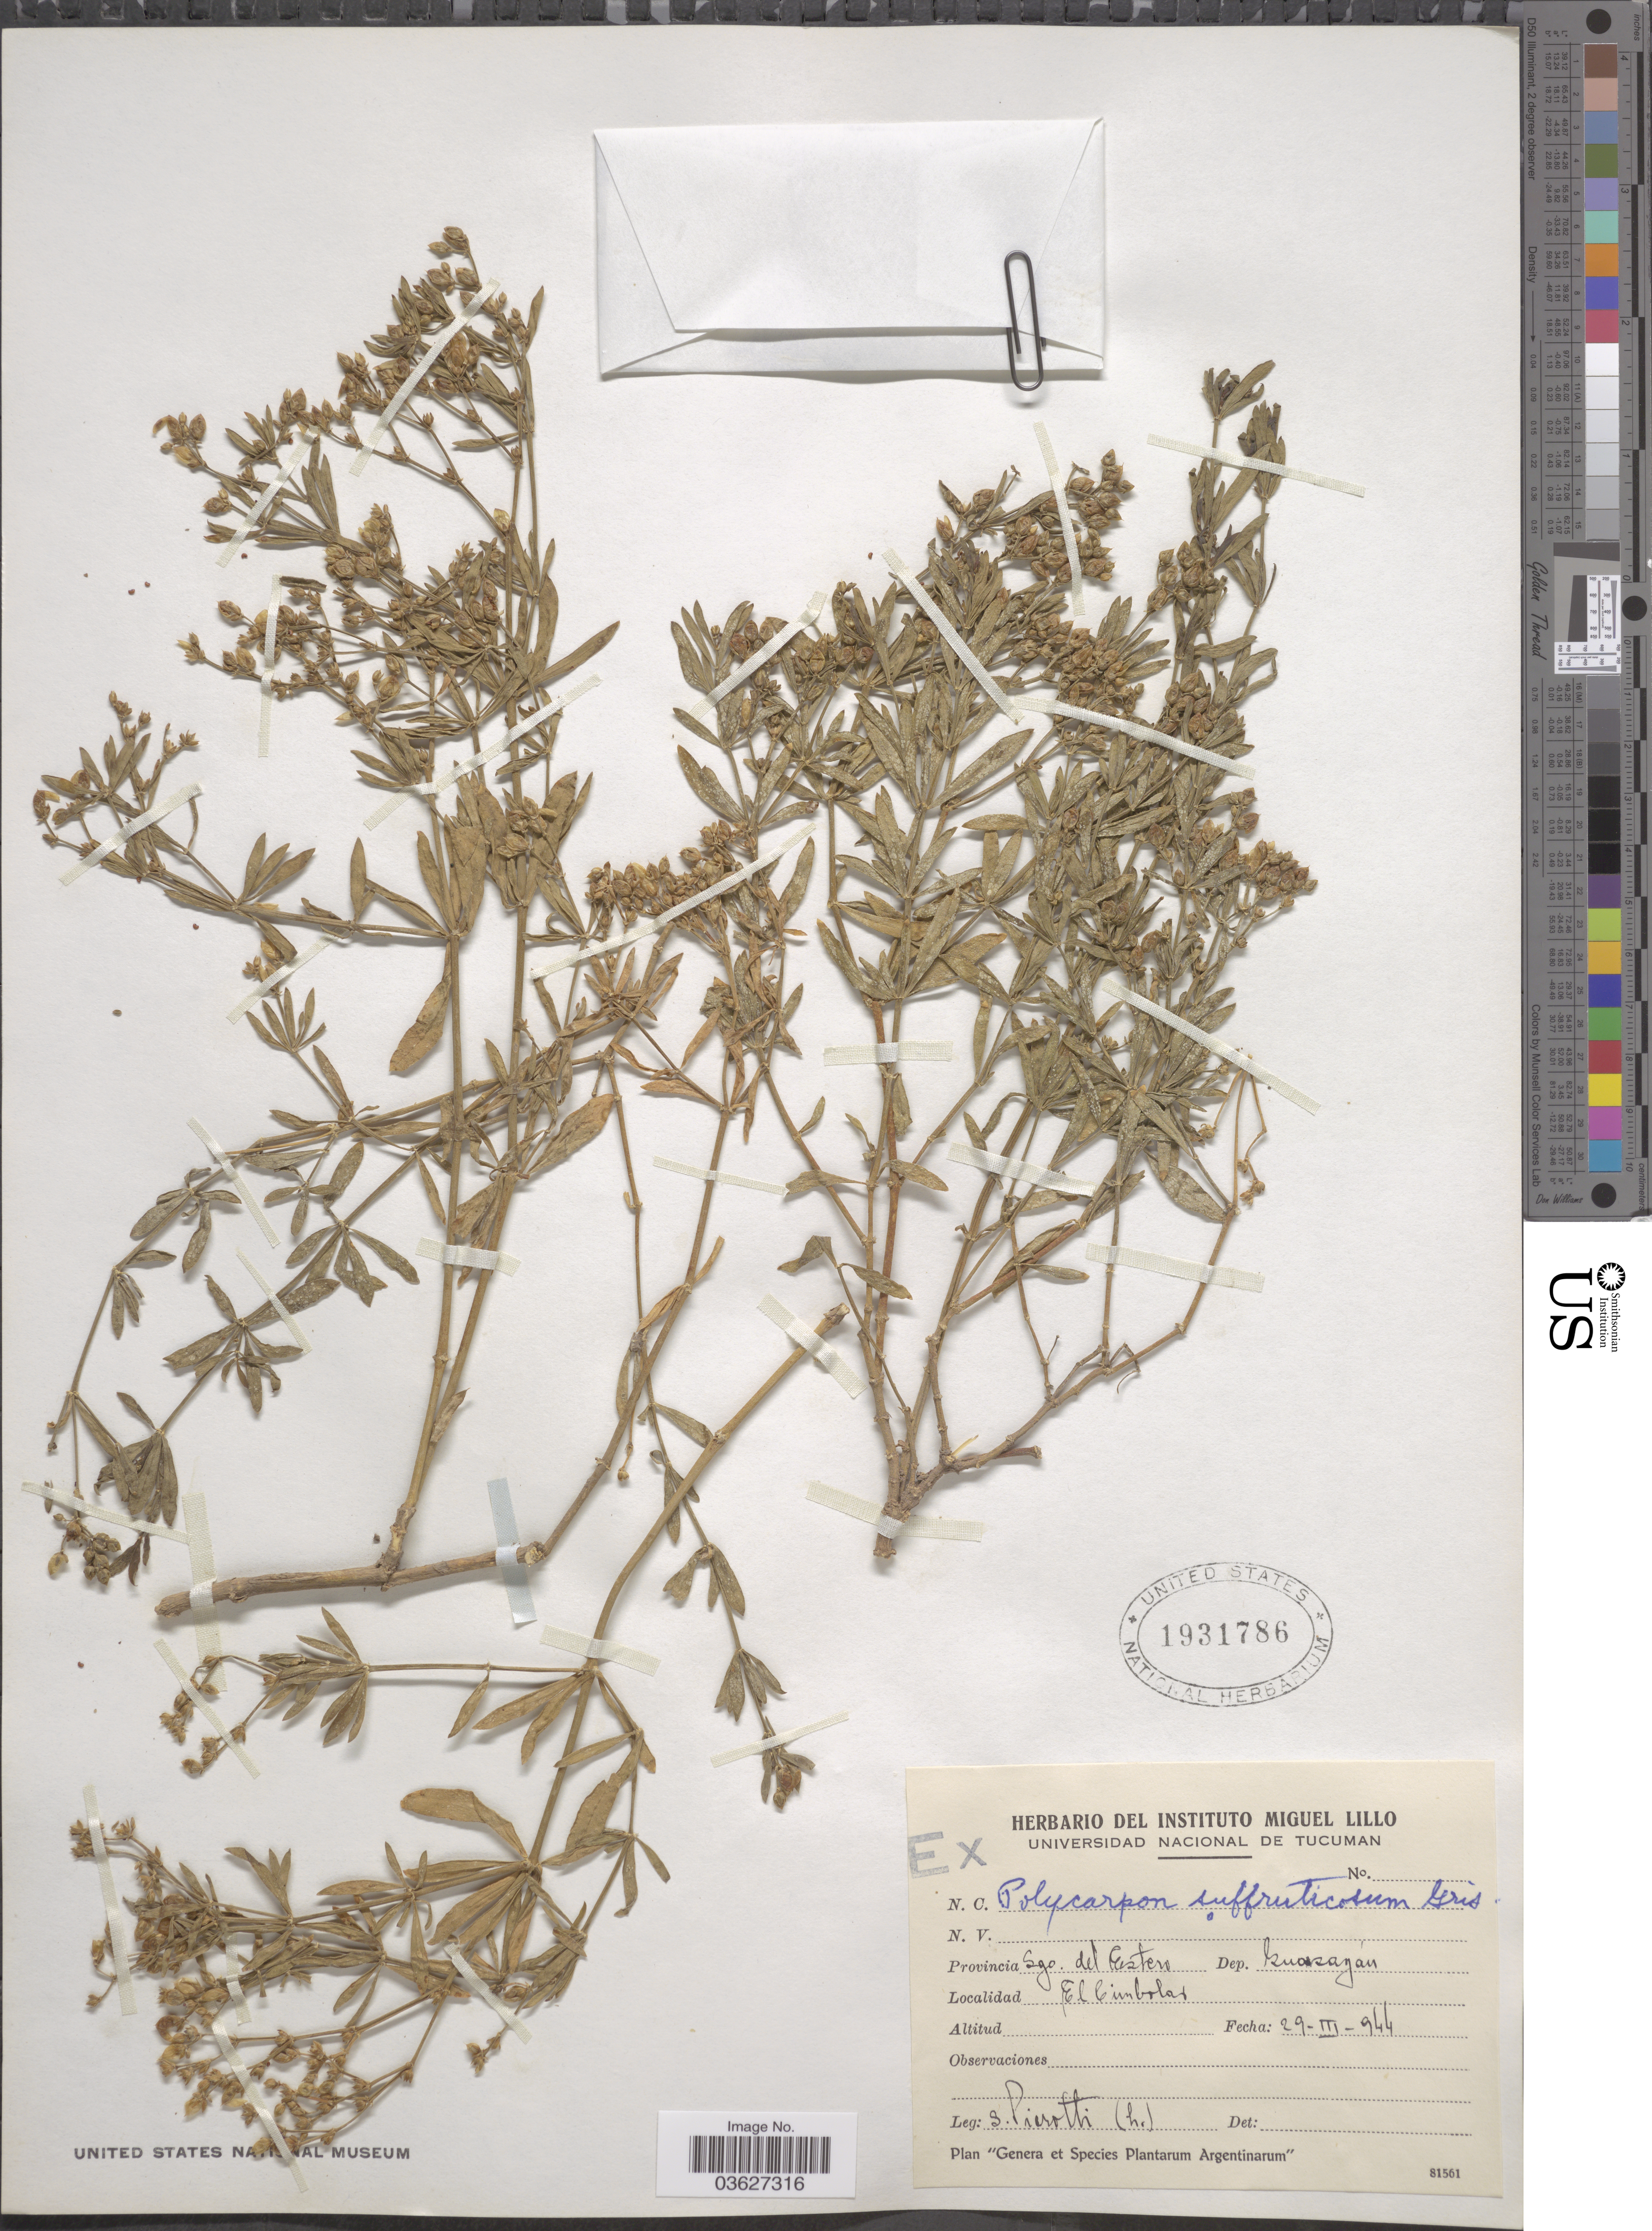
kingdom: Plantae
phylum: Tracheophyta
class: Magnoliopsida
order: Caryophyllales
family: Caryophyllaceae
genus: Augustea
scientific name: Augustea suffruticosa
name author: (Griseb.) Iamonico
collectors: S. A. Pierotti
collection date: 1944-03-29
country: Argentina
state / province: Santiago del Estero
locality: Dep. Guasayán. El Cimbolar.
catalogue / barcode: US 1931786